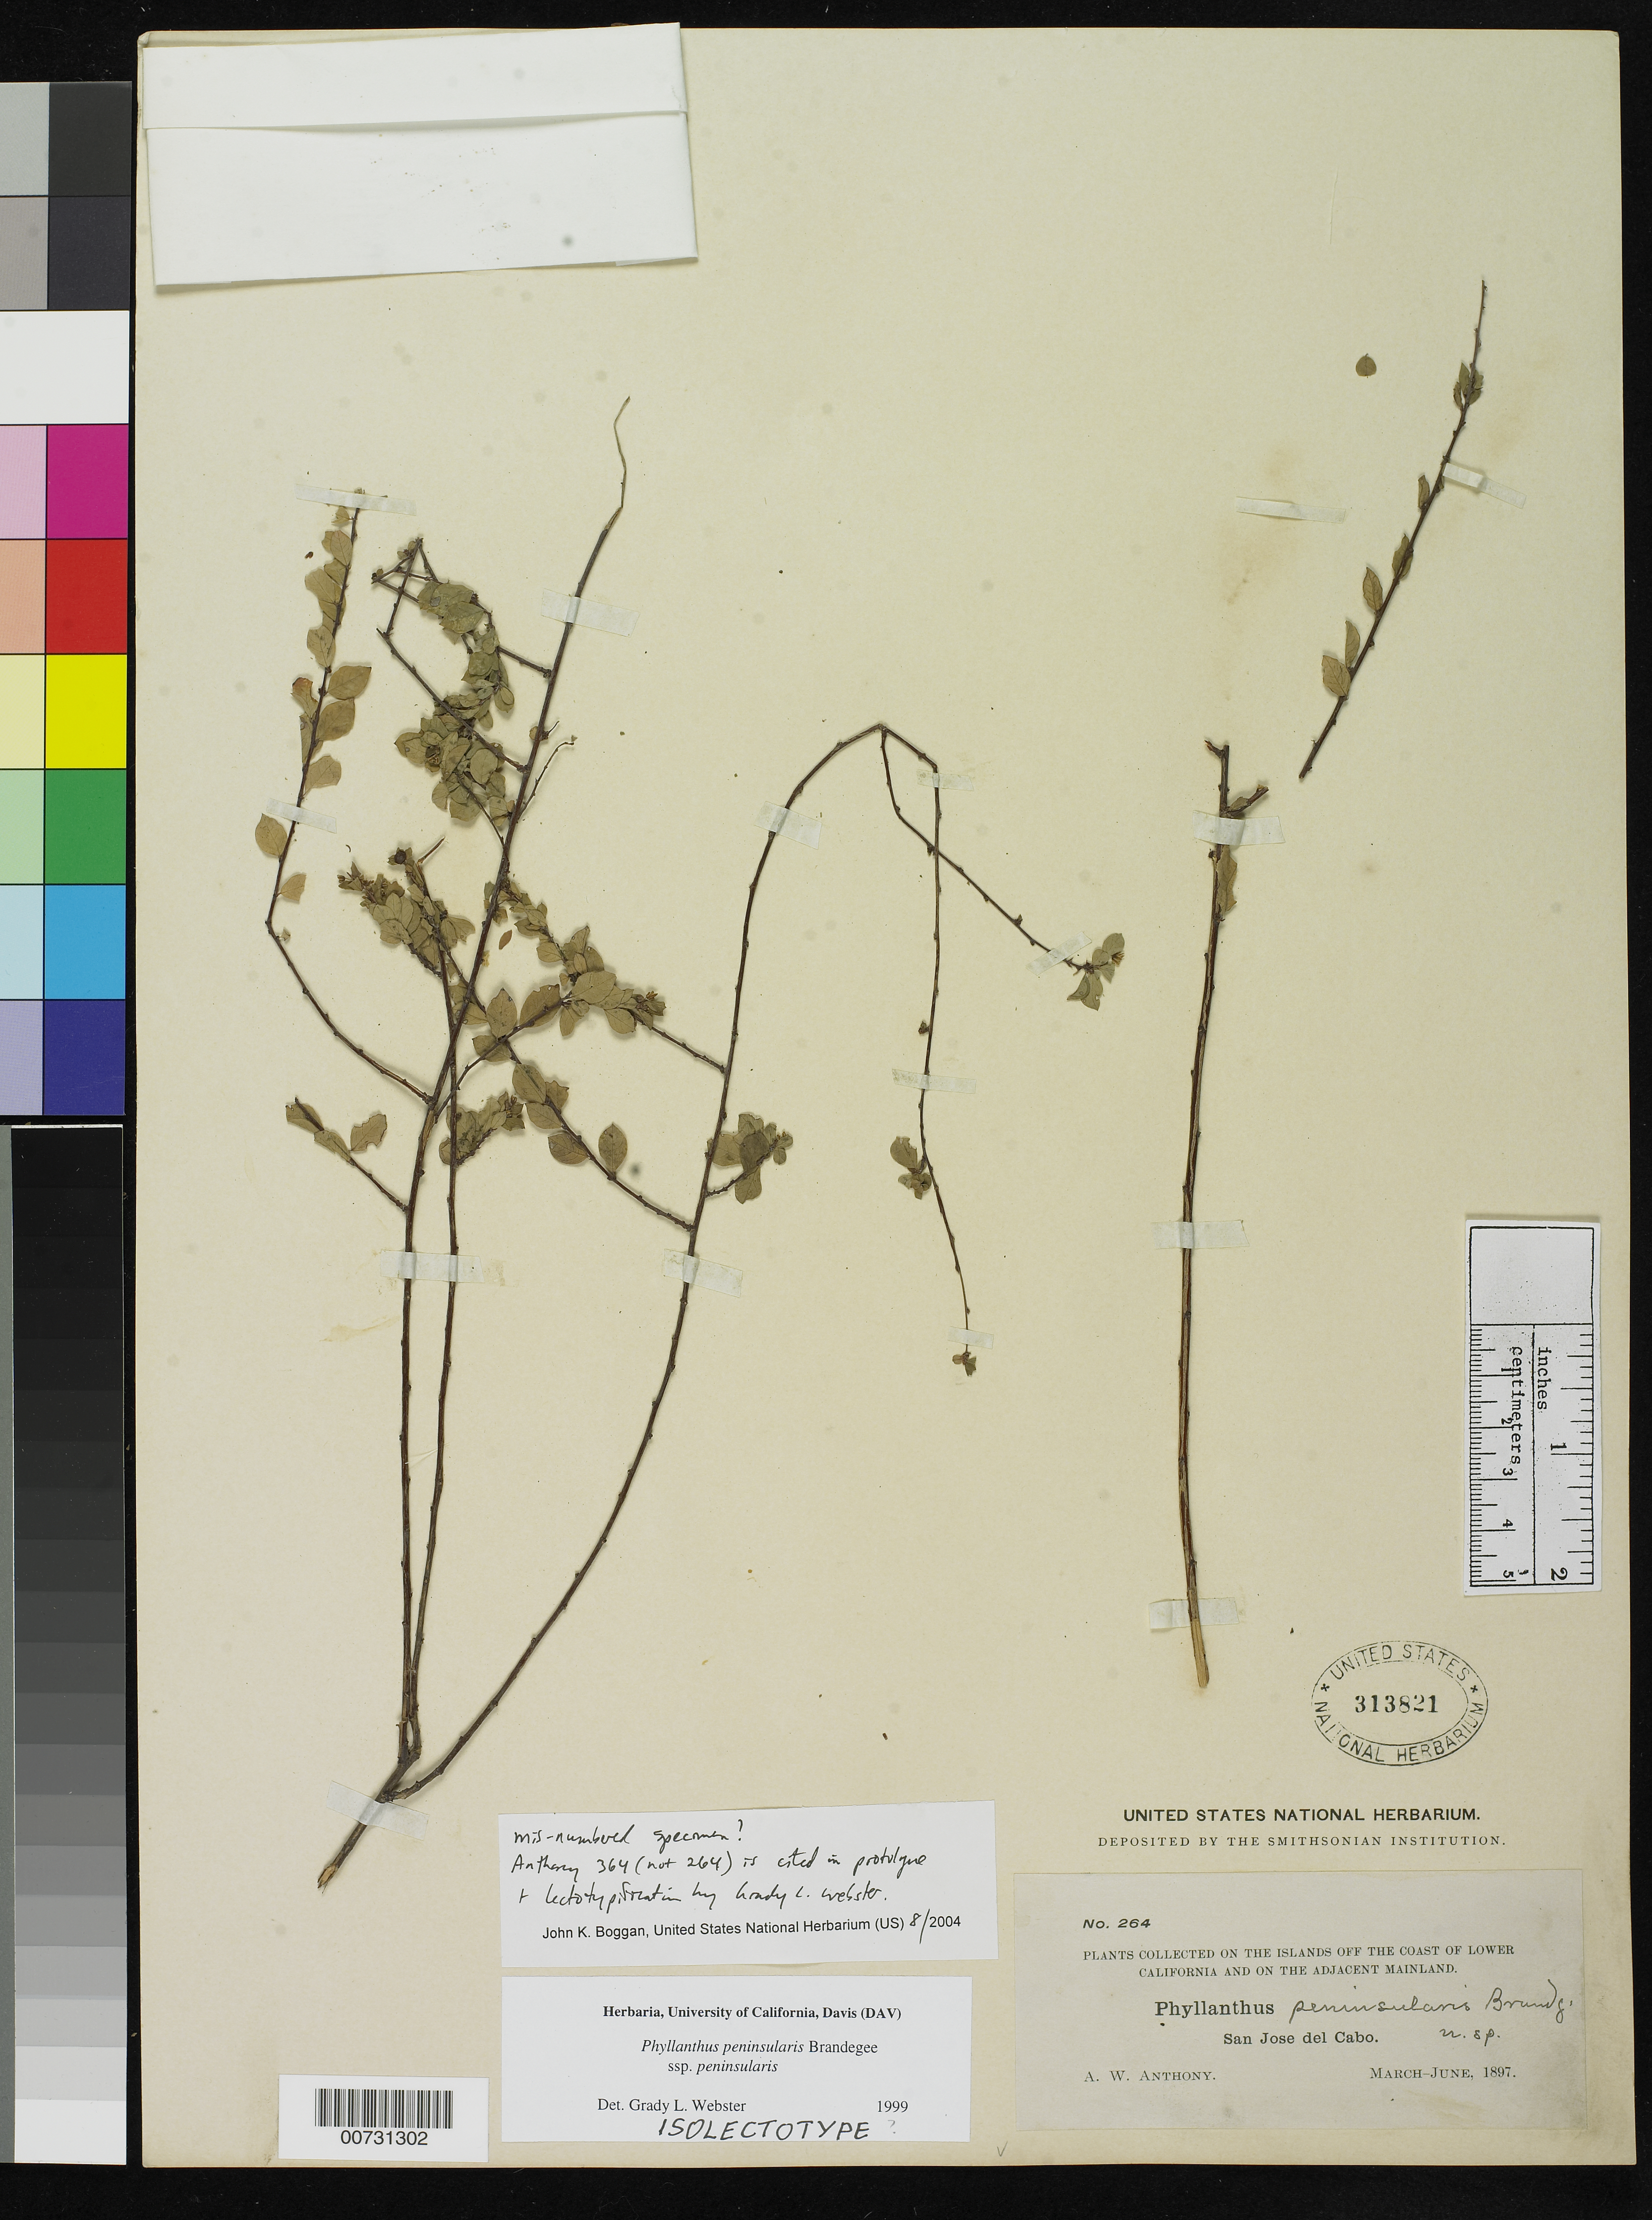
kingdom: Plantae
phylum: Tracheophyta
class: Magnoliopsida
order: Malpighiales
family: Phyllanthaceae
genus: Phyllanthus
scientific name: Phyllanthus peninsularis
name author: Brandegee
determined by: Webster, Grady L.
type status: Possible Isolectotype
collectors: A. W. Anthony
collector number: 264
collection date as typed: Mar 1897 to Jun 1897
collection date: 1897-03/1897-06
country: Mexico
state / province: Baja California Sur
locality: Islands off the coast of lower California and on the adjacent mainland. San Jose del Cabo.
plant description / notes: Specimen mis-numbered? Annotated as isolectotype but both protologue & lectotypification cite "364" as collection number.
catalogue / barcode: US 313821